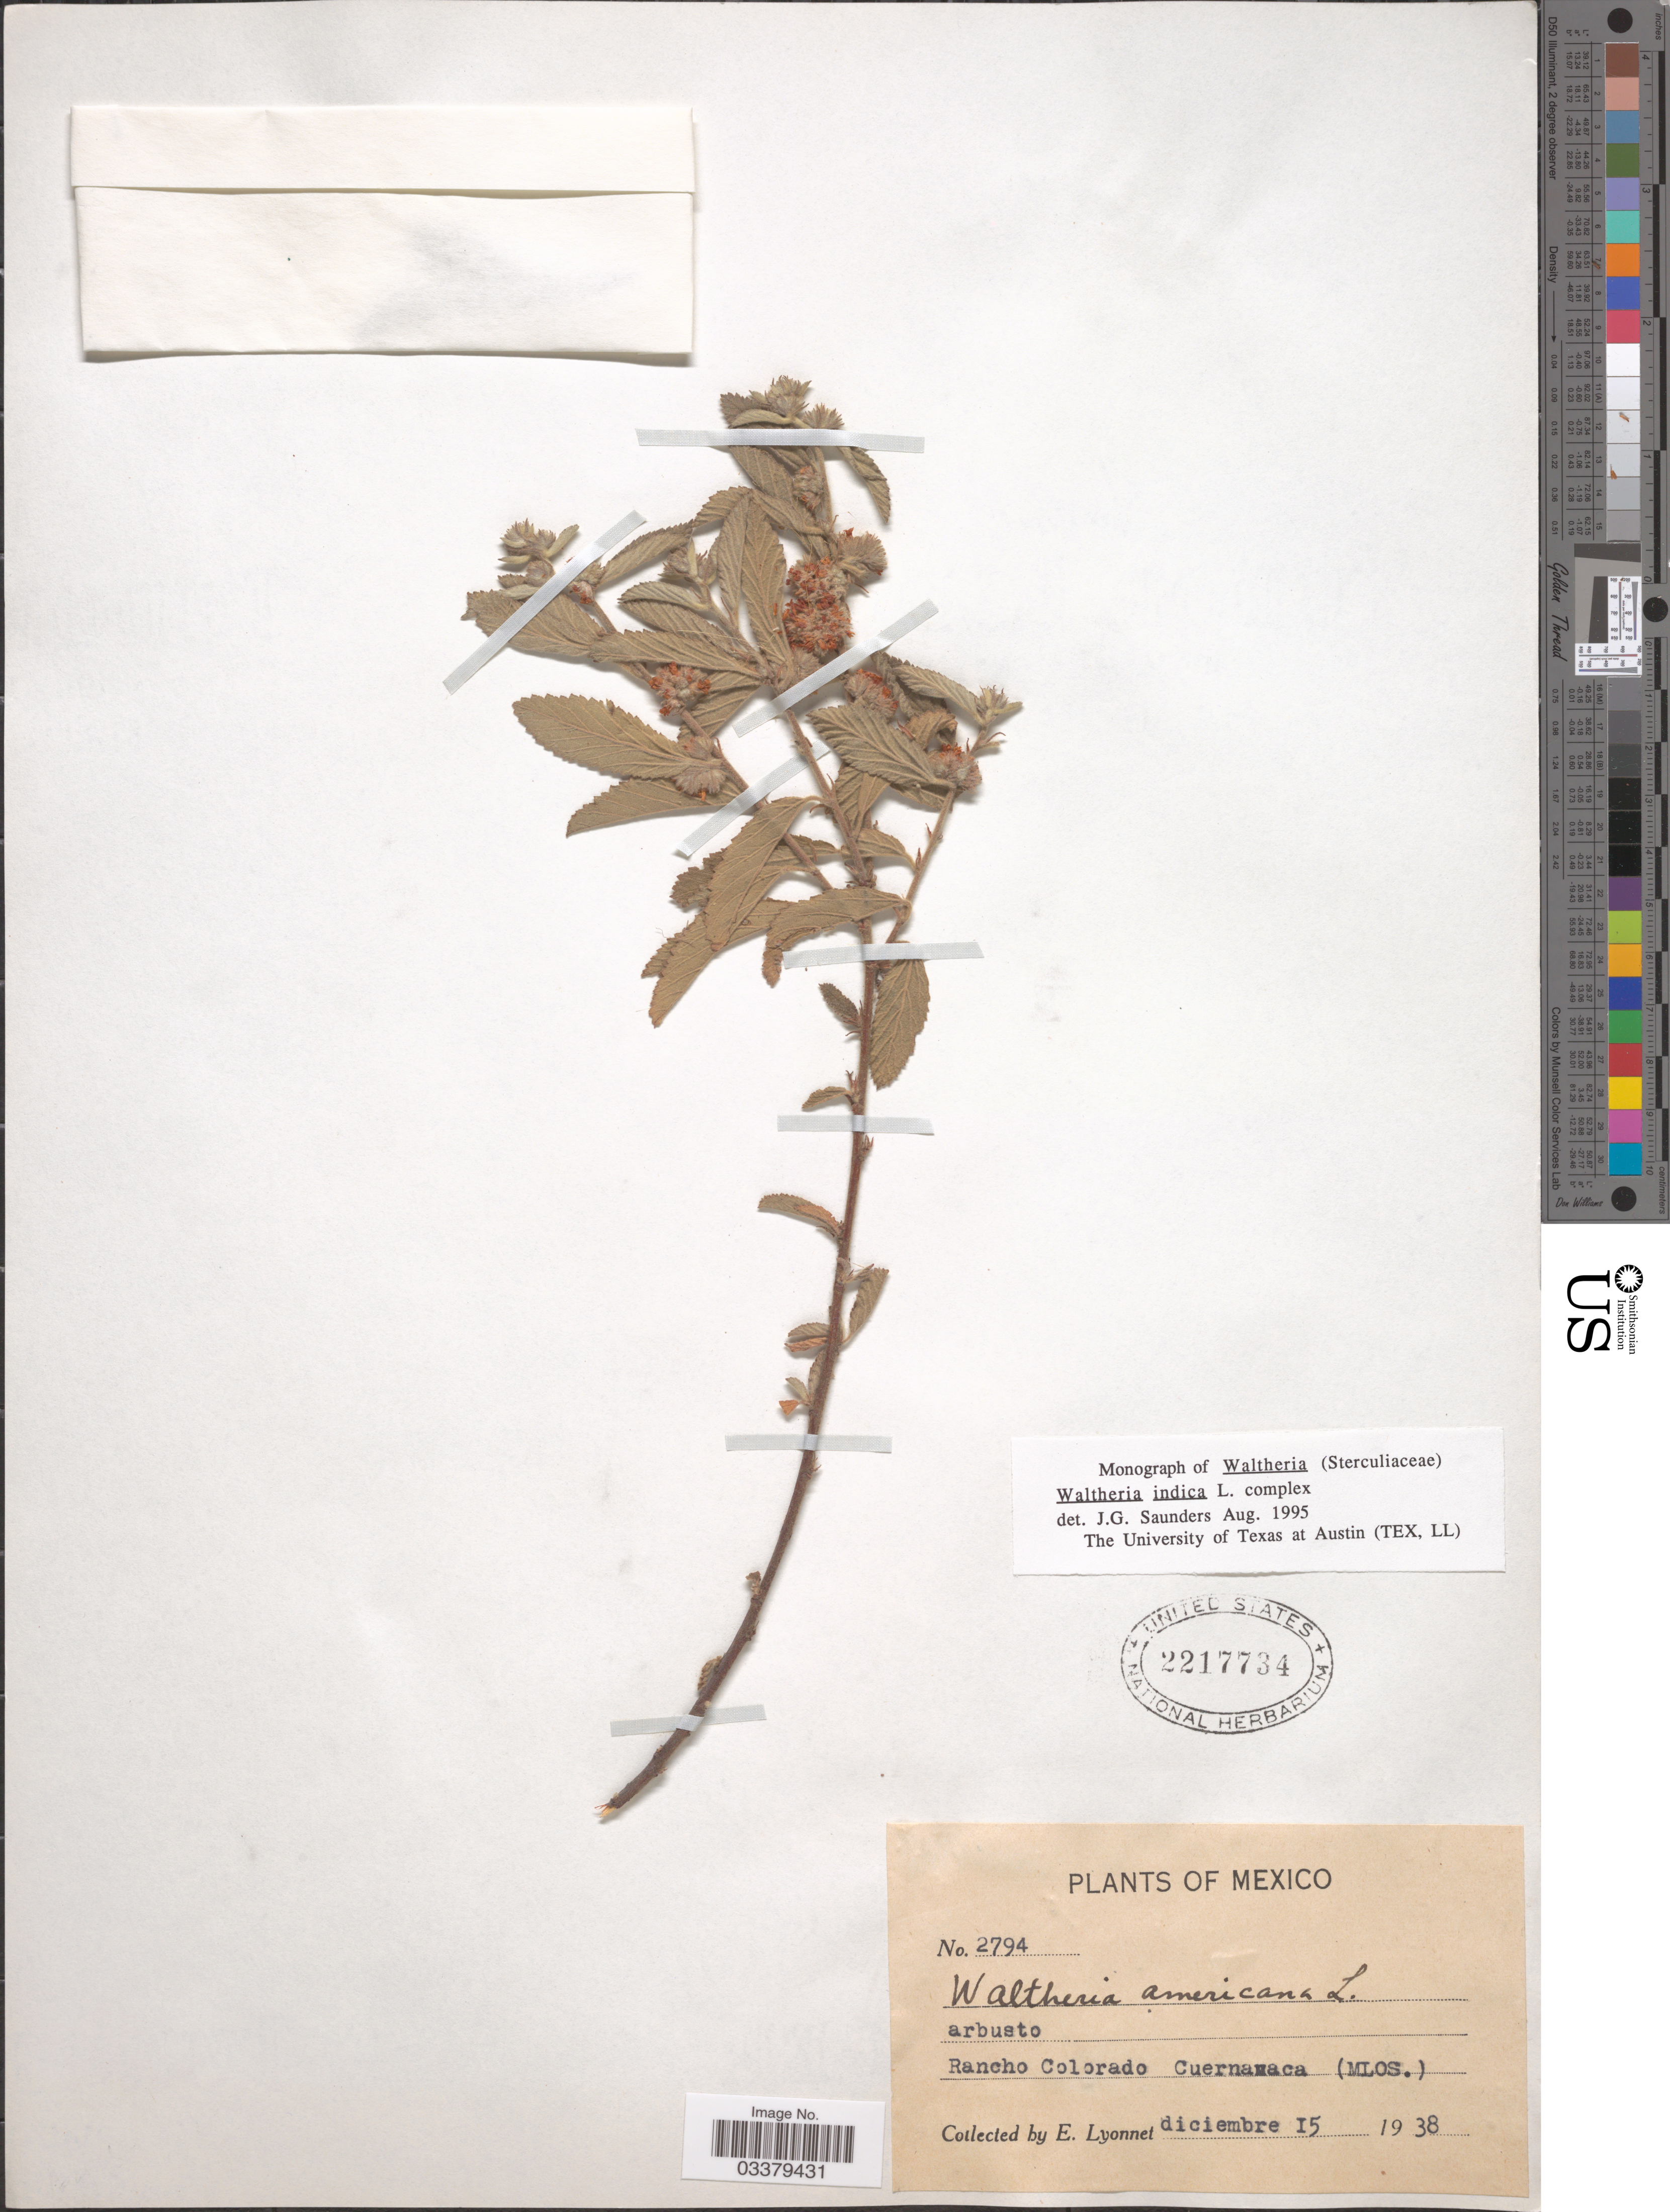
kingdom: Plantae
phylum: Tracheophyta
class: Magnoliopsida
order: Malvales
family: Malvaceae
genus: Waltheria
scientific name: Waltheria indica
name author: L.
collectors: E. Lyonnet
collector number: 2794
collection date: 1938-12-15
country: Mexico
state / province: Morelos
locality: Rancho Colorado Cuernavaca (Mlos.).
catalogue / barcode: US 2217734